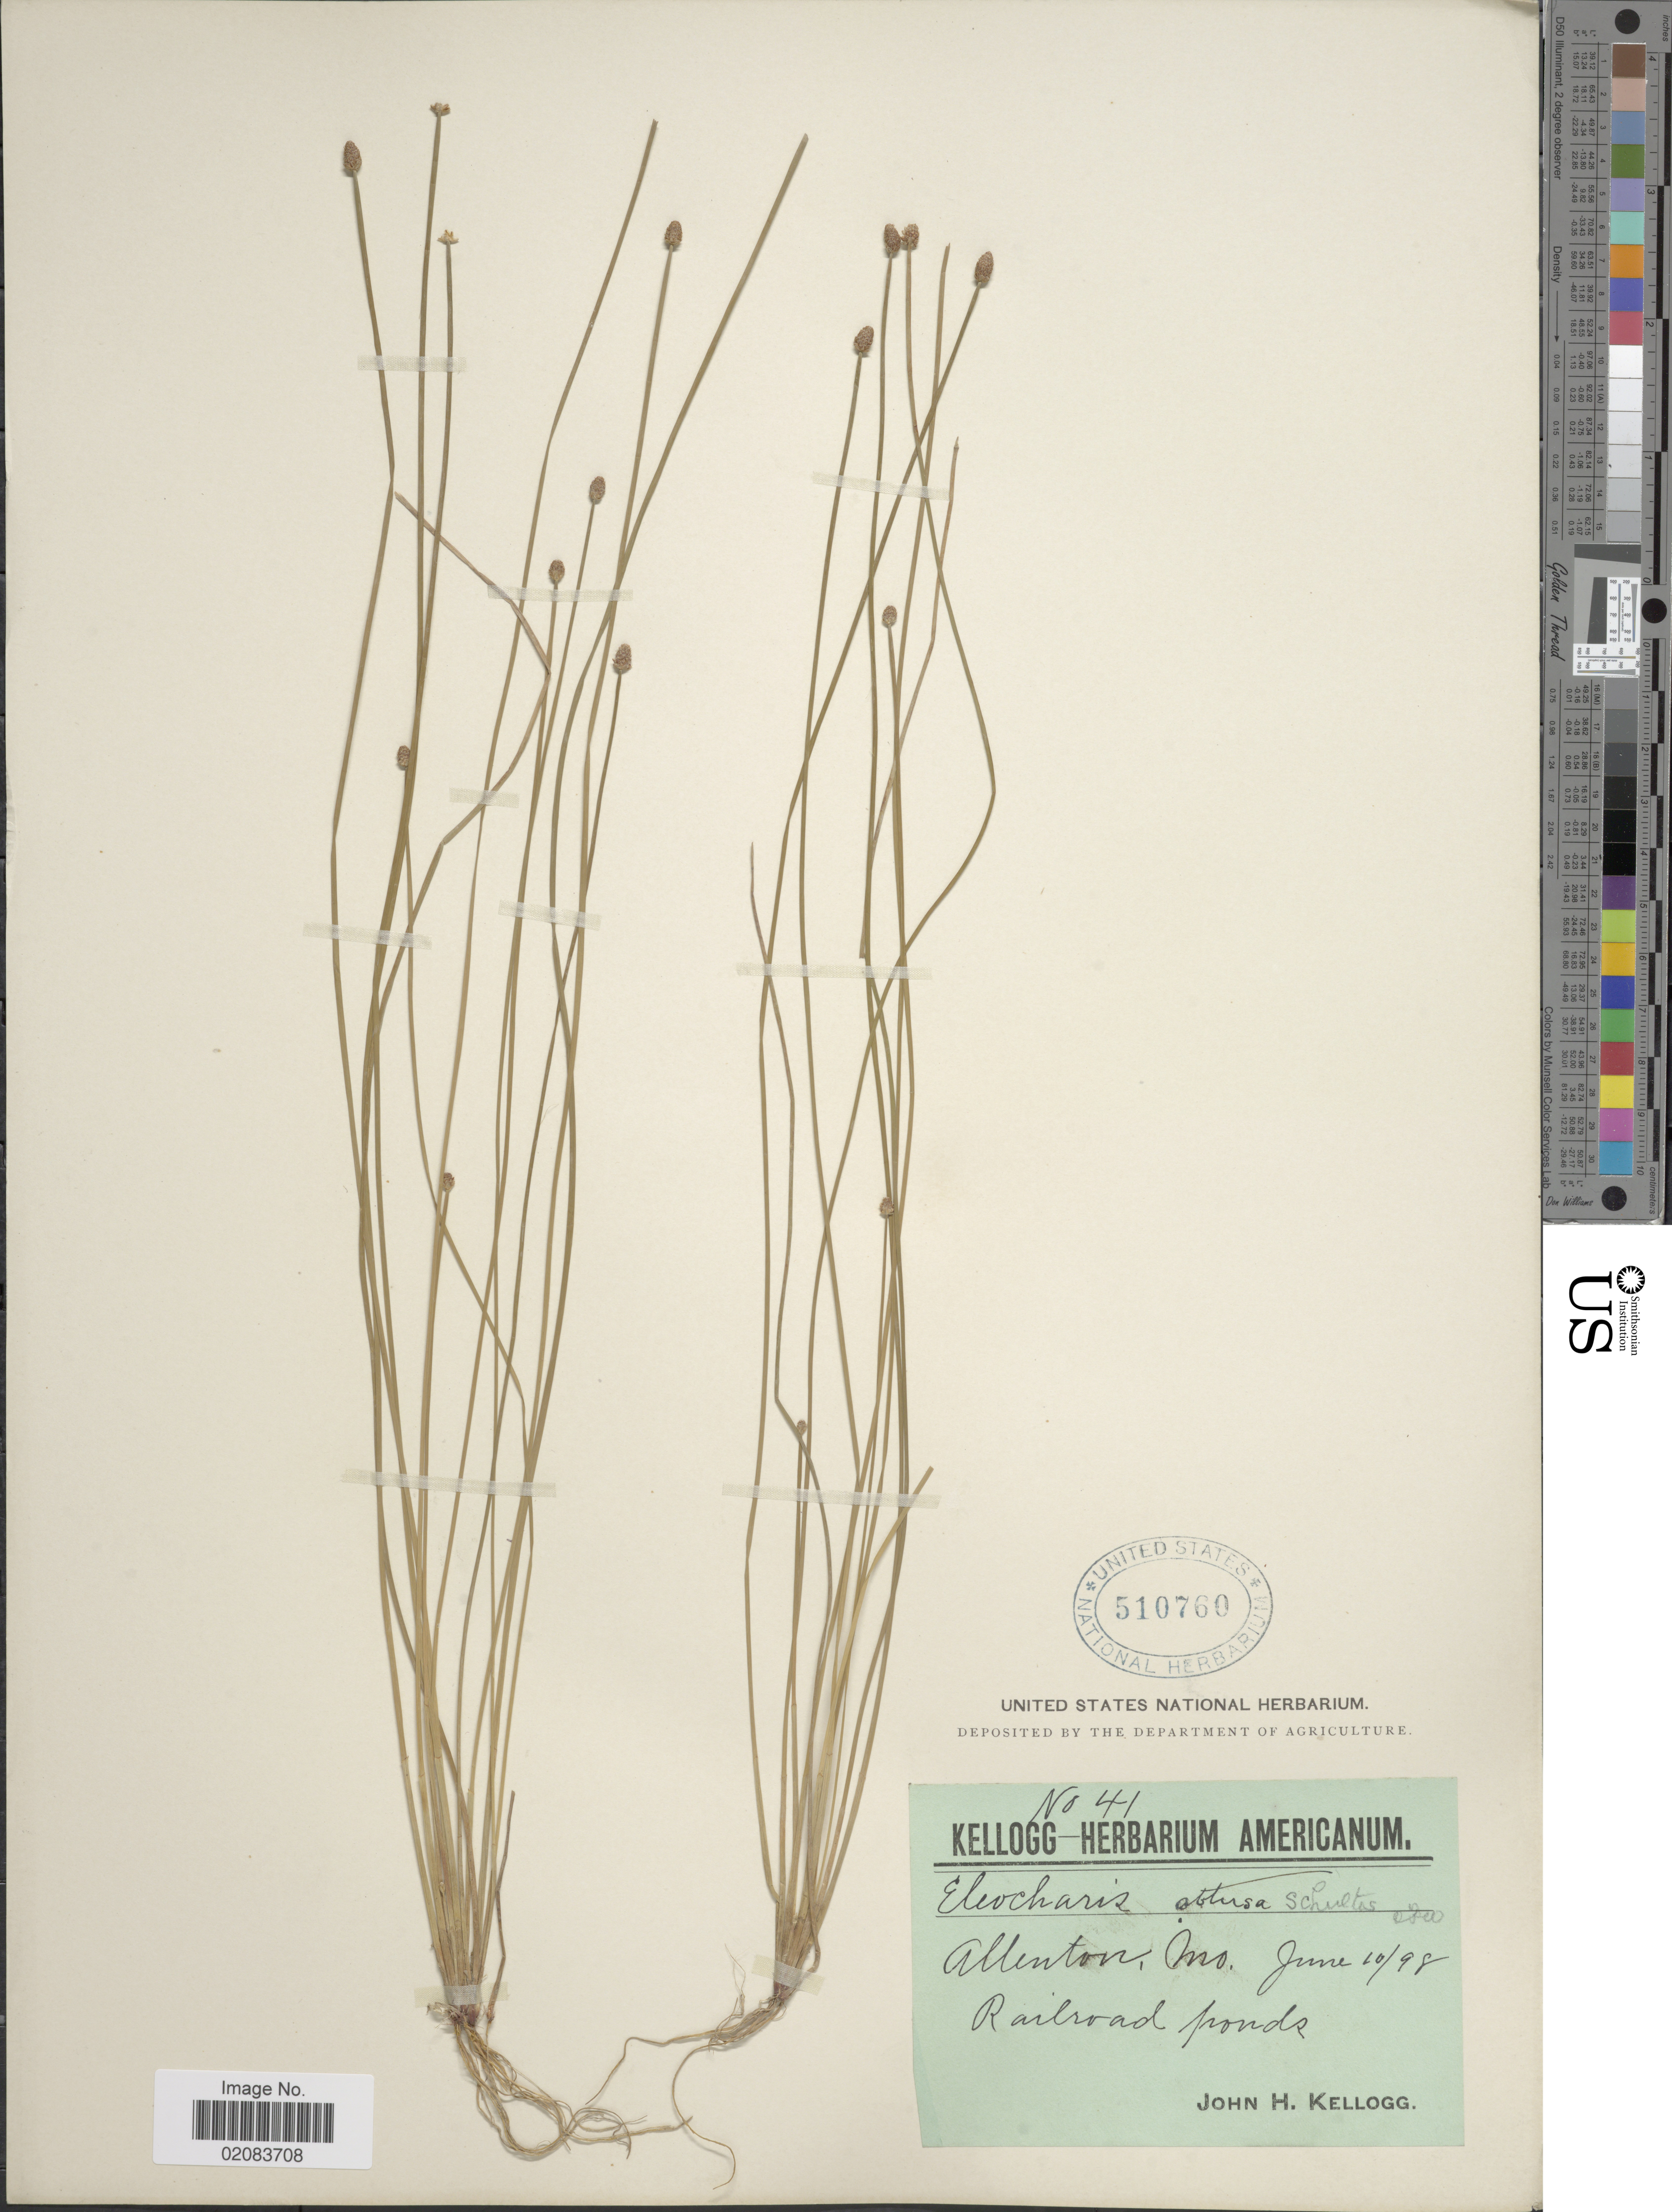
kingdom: Plantae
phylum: Tracheophyta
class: Liliopsida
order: Poales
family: Cyperaceae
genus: Eleocharis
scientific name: Eleocharis obtusa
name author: (Willd.) Schult.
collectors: J. H. Kellogg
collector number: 41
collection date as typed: Transcribed d/m/y: /10/98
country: United States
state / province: Missouri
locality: Allenton, Railroad ponds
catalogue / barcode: US 510760